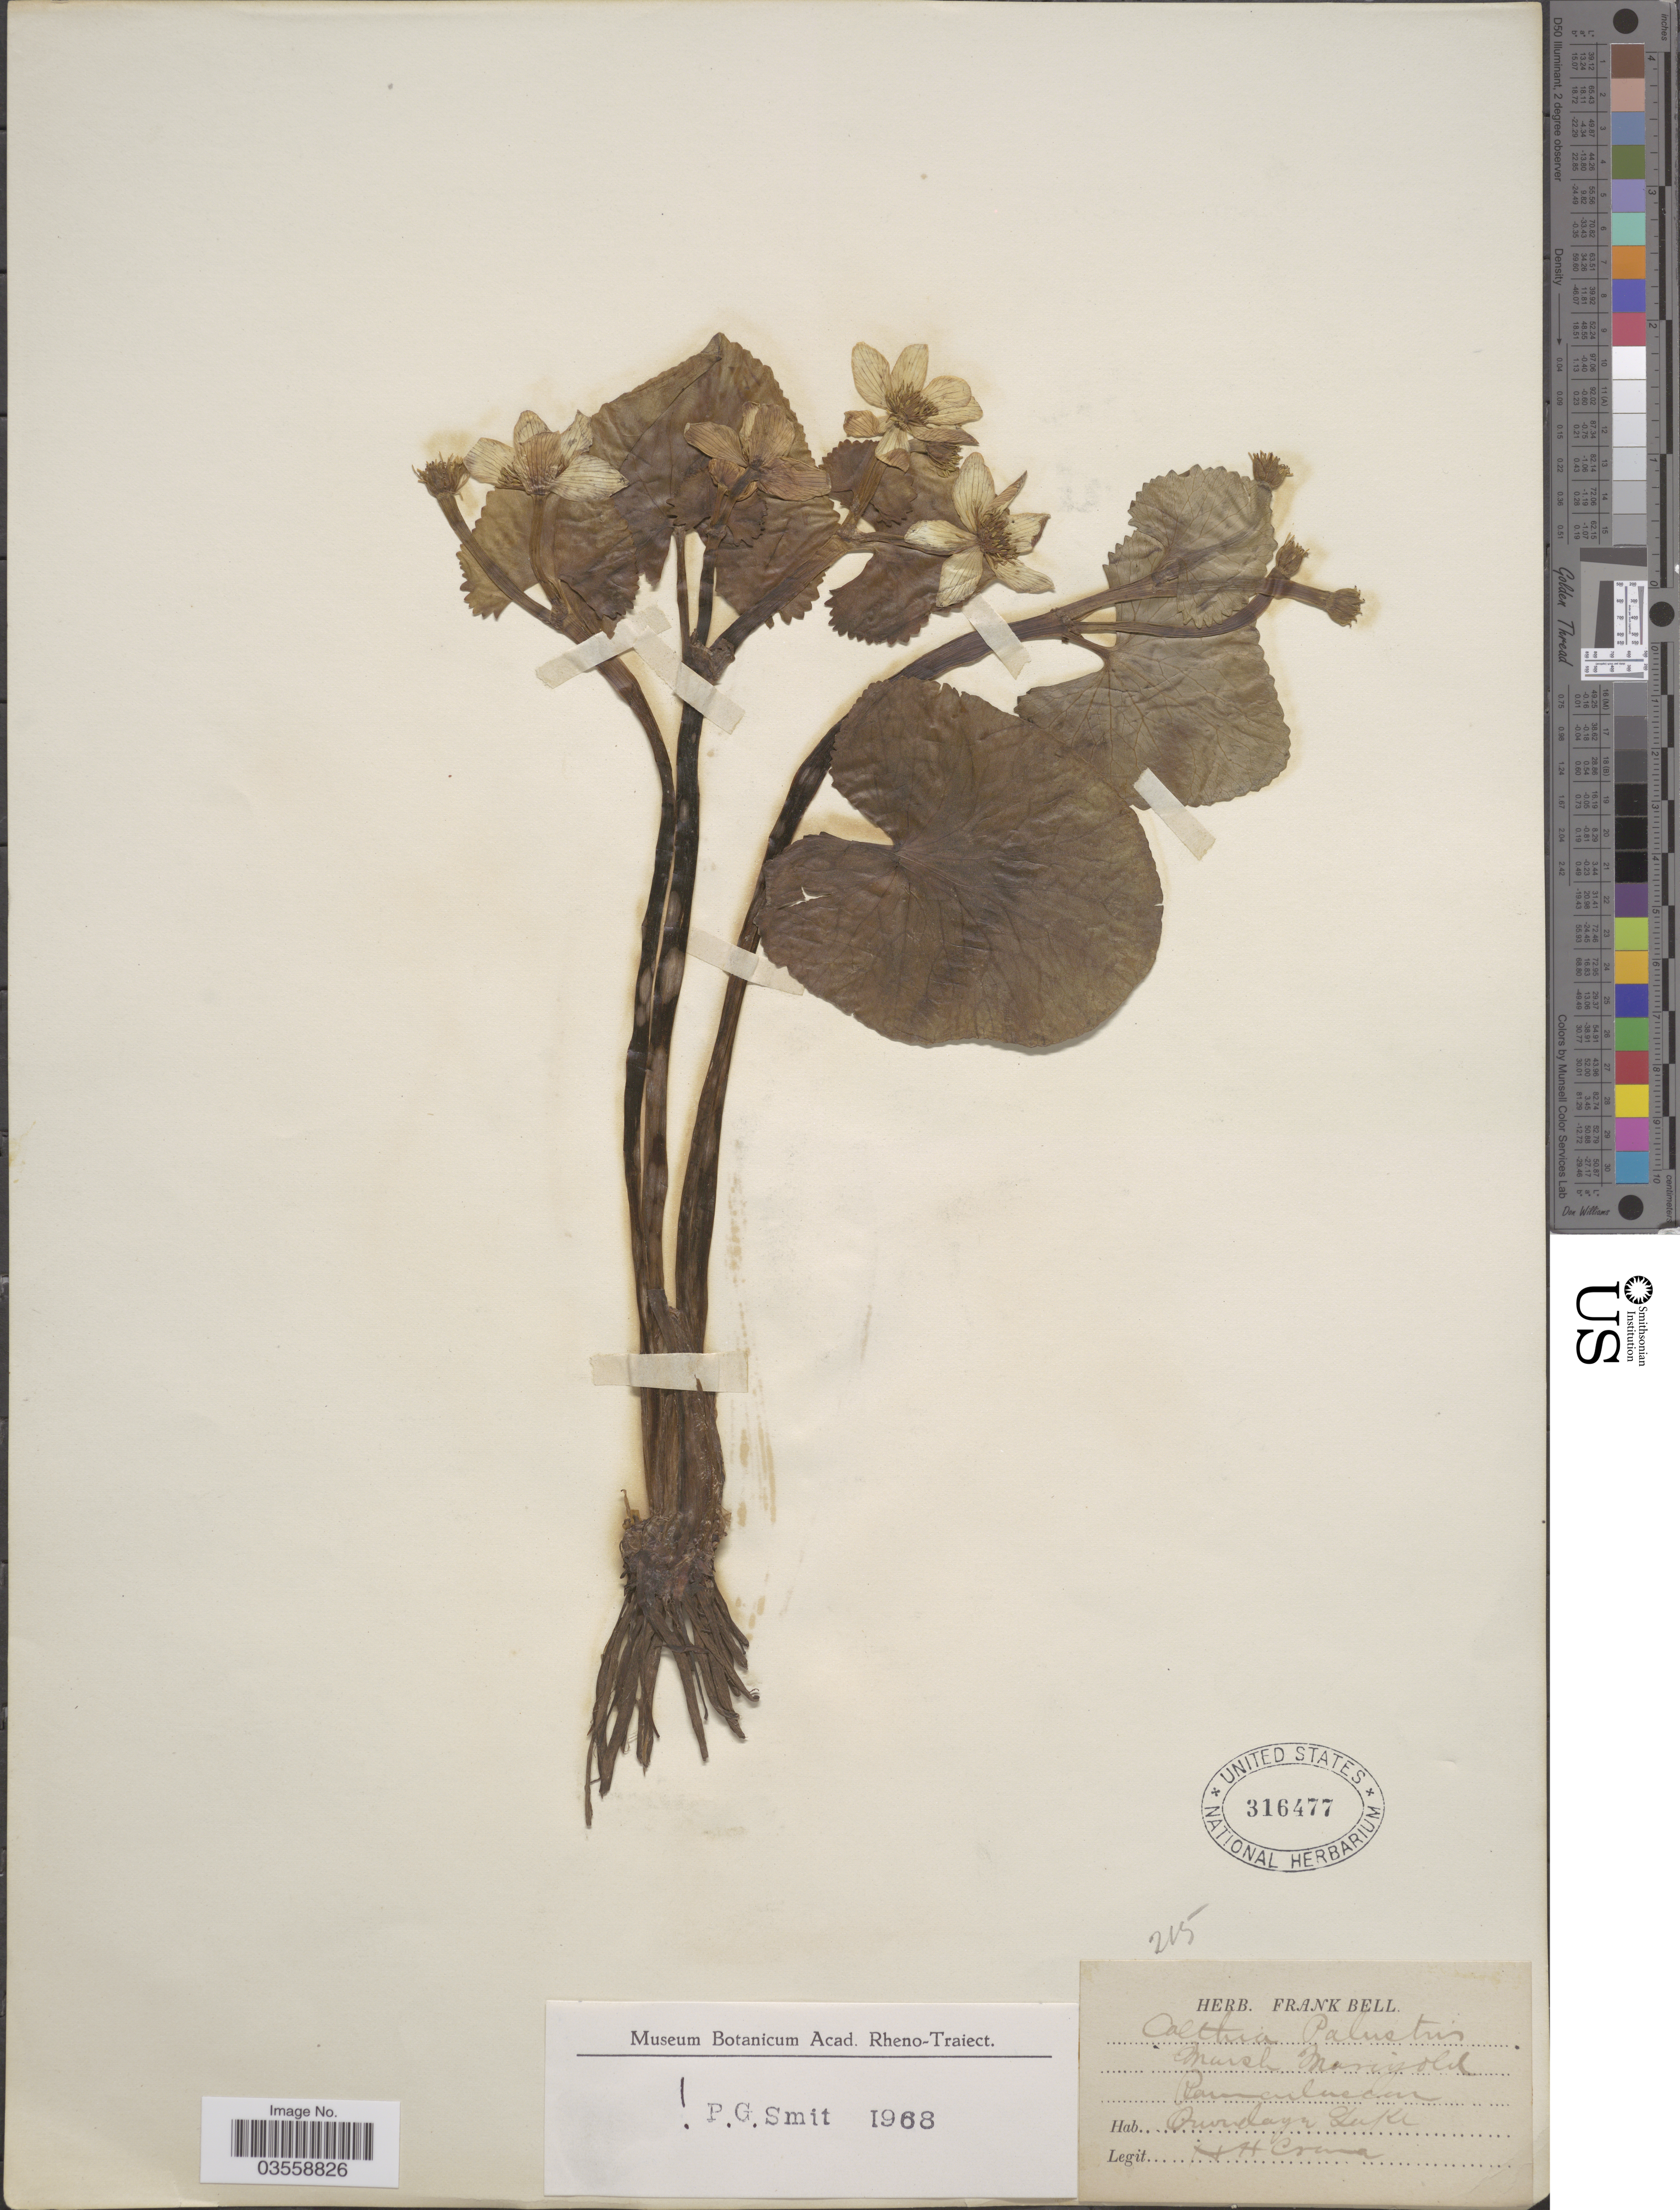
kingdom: Plantae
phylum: Tracheophyta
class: Magnoliopsida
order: Ranunculales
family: Ranunculaceae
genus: Caltha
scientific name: Caltha palustris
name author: L.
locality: Omudaya [interpreted] Lake.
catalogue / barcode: US 316477